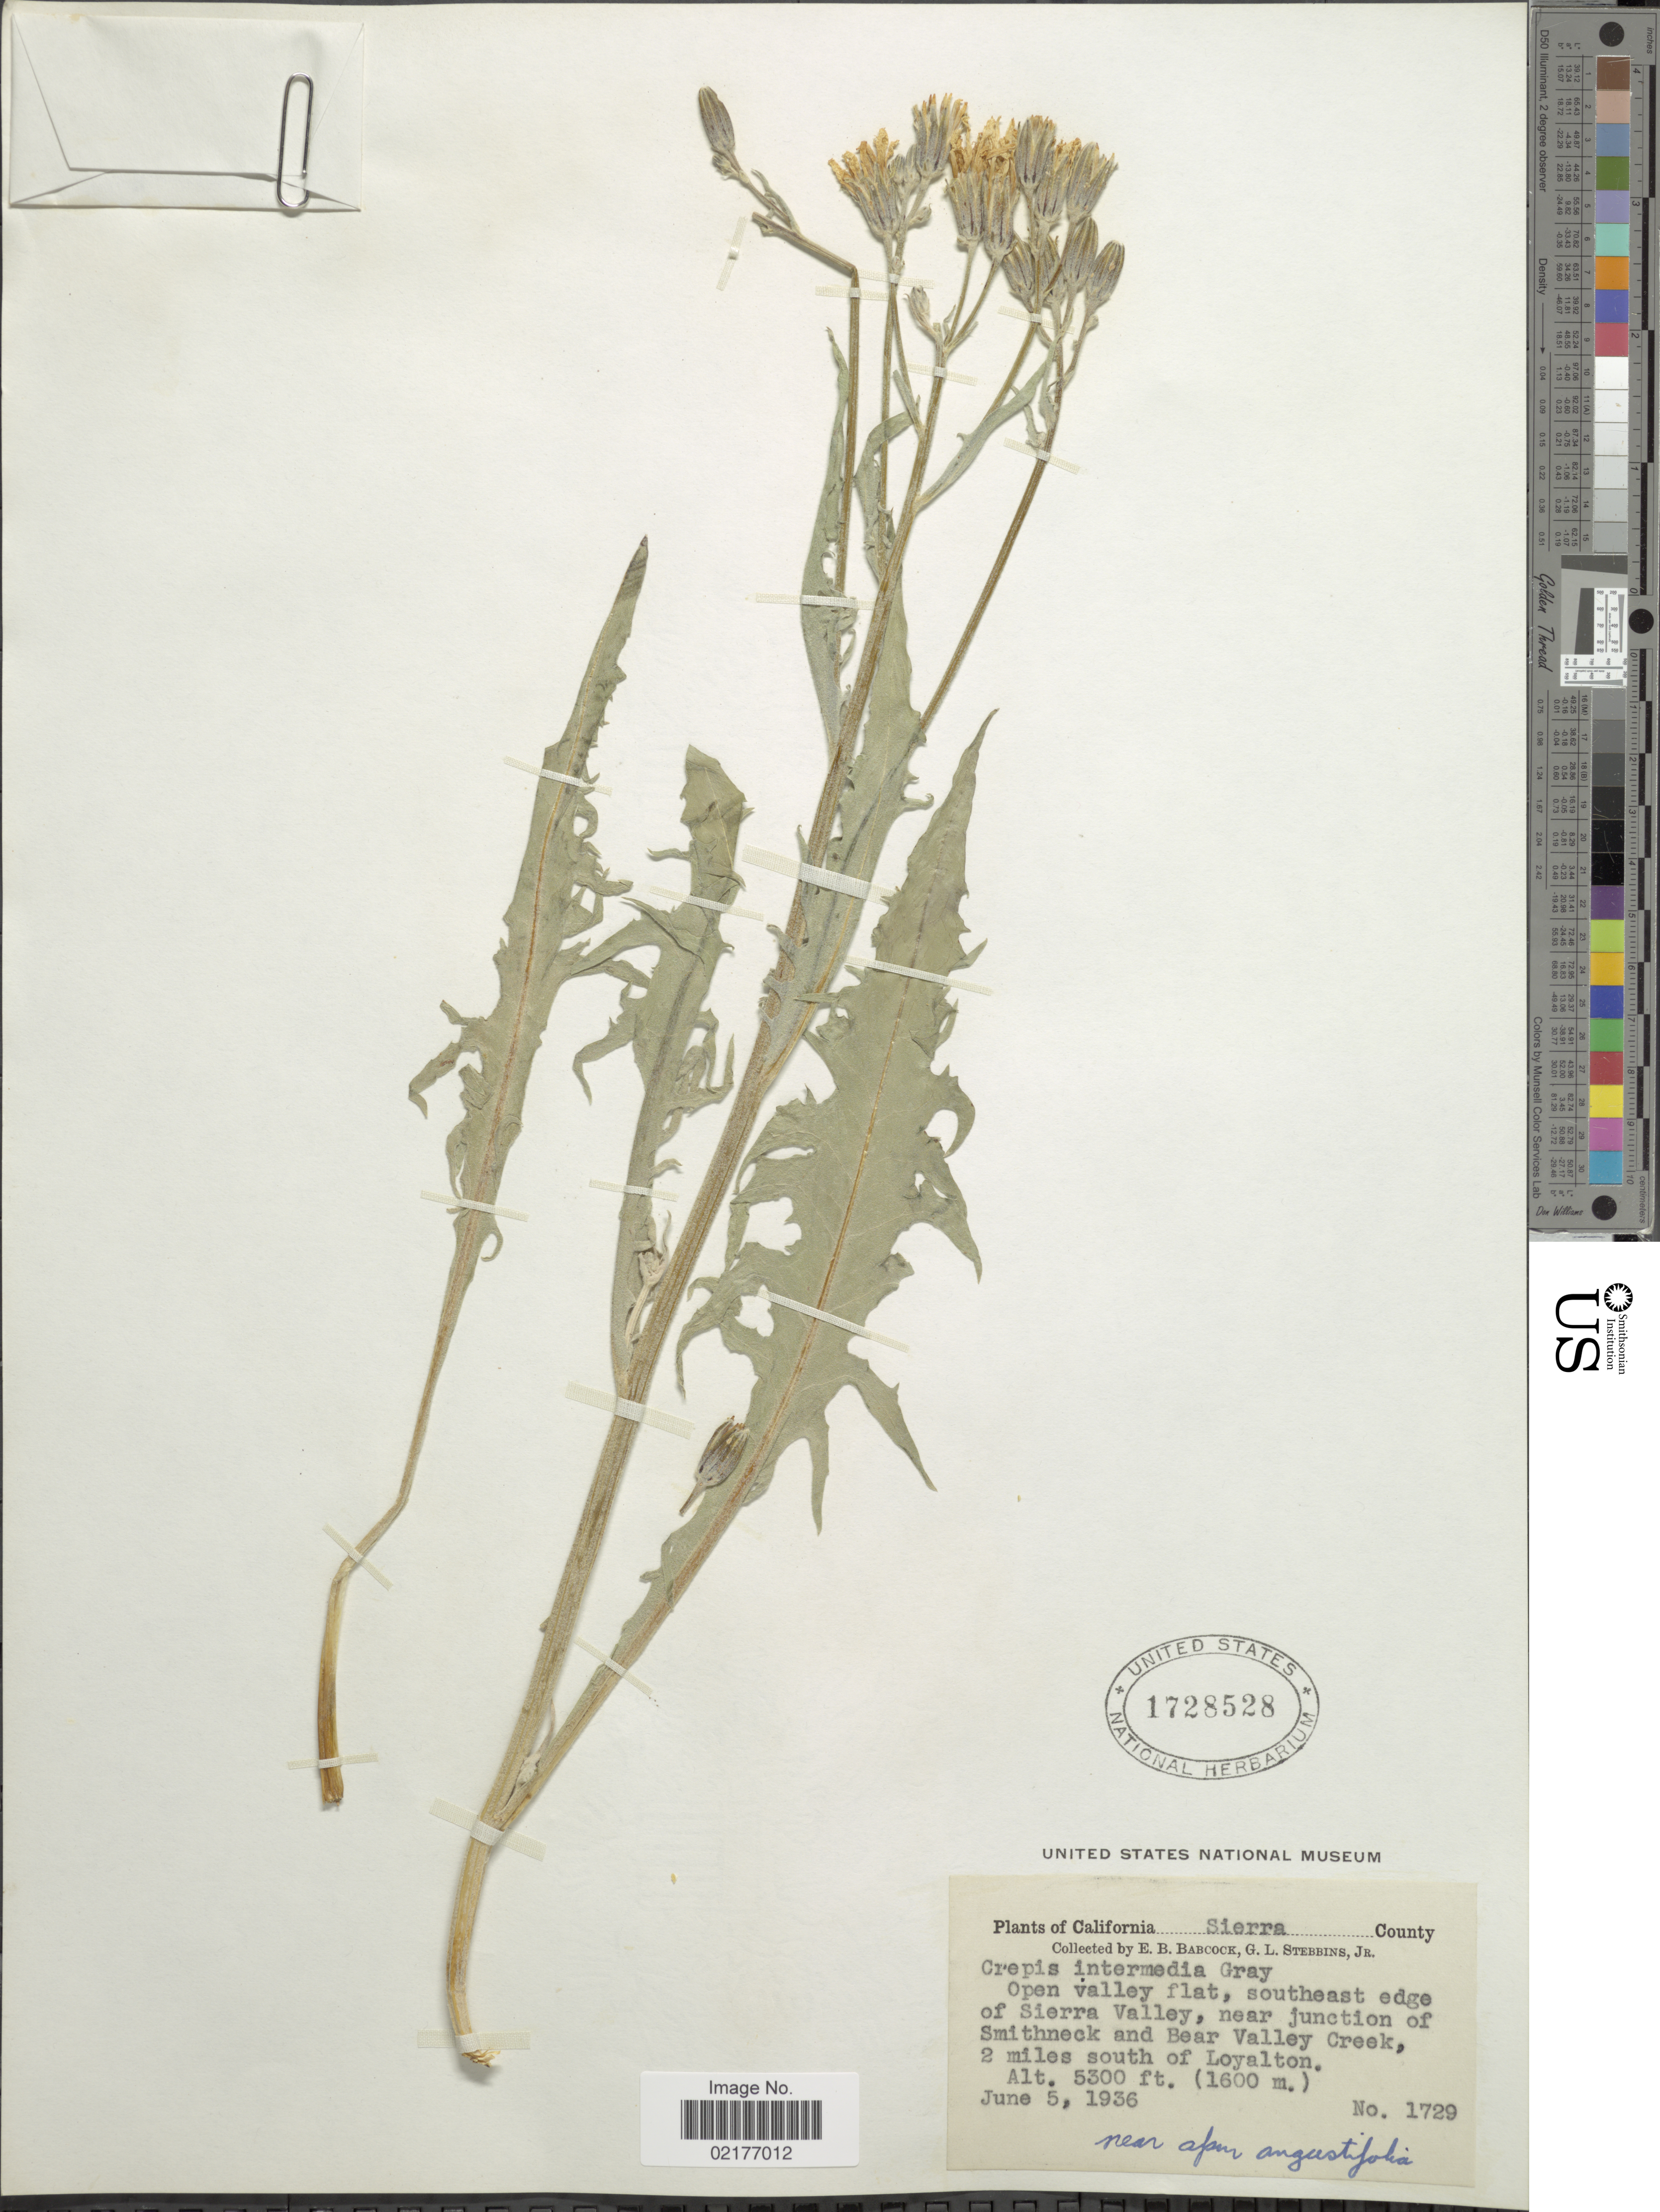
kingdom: Plantae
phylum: Tracheophyta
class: Magnoliopsida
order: Asterales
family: Asteraceae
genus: Crepis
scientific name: Crepis intermedia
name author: A. Gray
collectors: E. B. Babcock & G. L. Stebbins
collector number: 1729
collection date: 1936-06-05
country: United States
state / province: California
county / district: Sierra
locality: Sierra County, Open valley flat, southeast edge of Sierra Valley, near junction of Smitneck and Bear Valley Creek, 2 miles south of Loyalton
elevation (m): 1615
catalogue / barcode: US 1728528